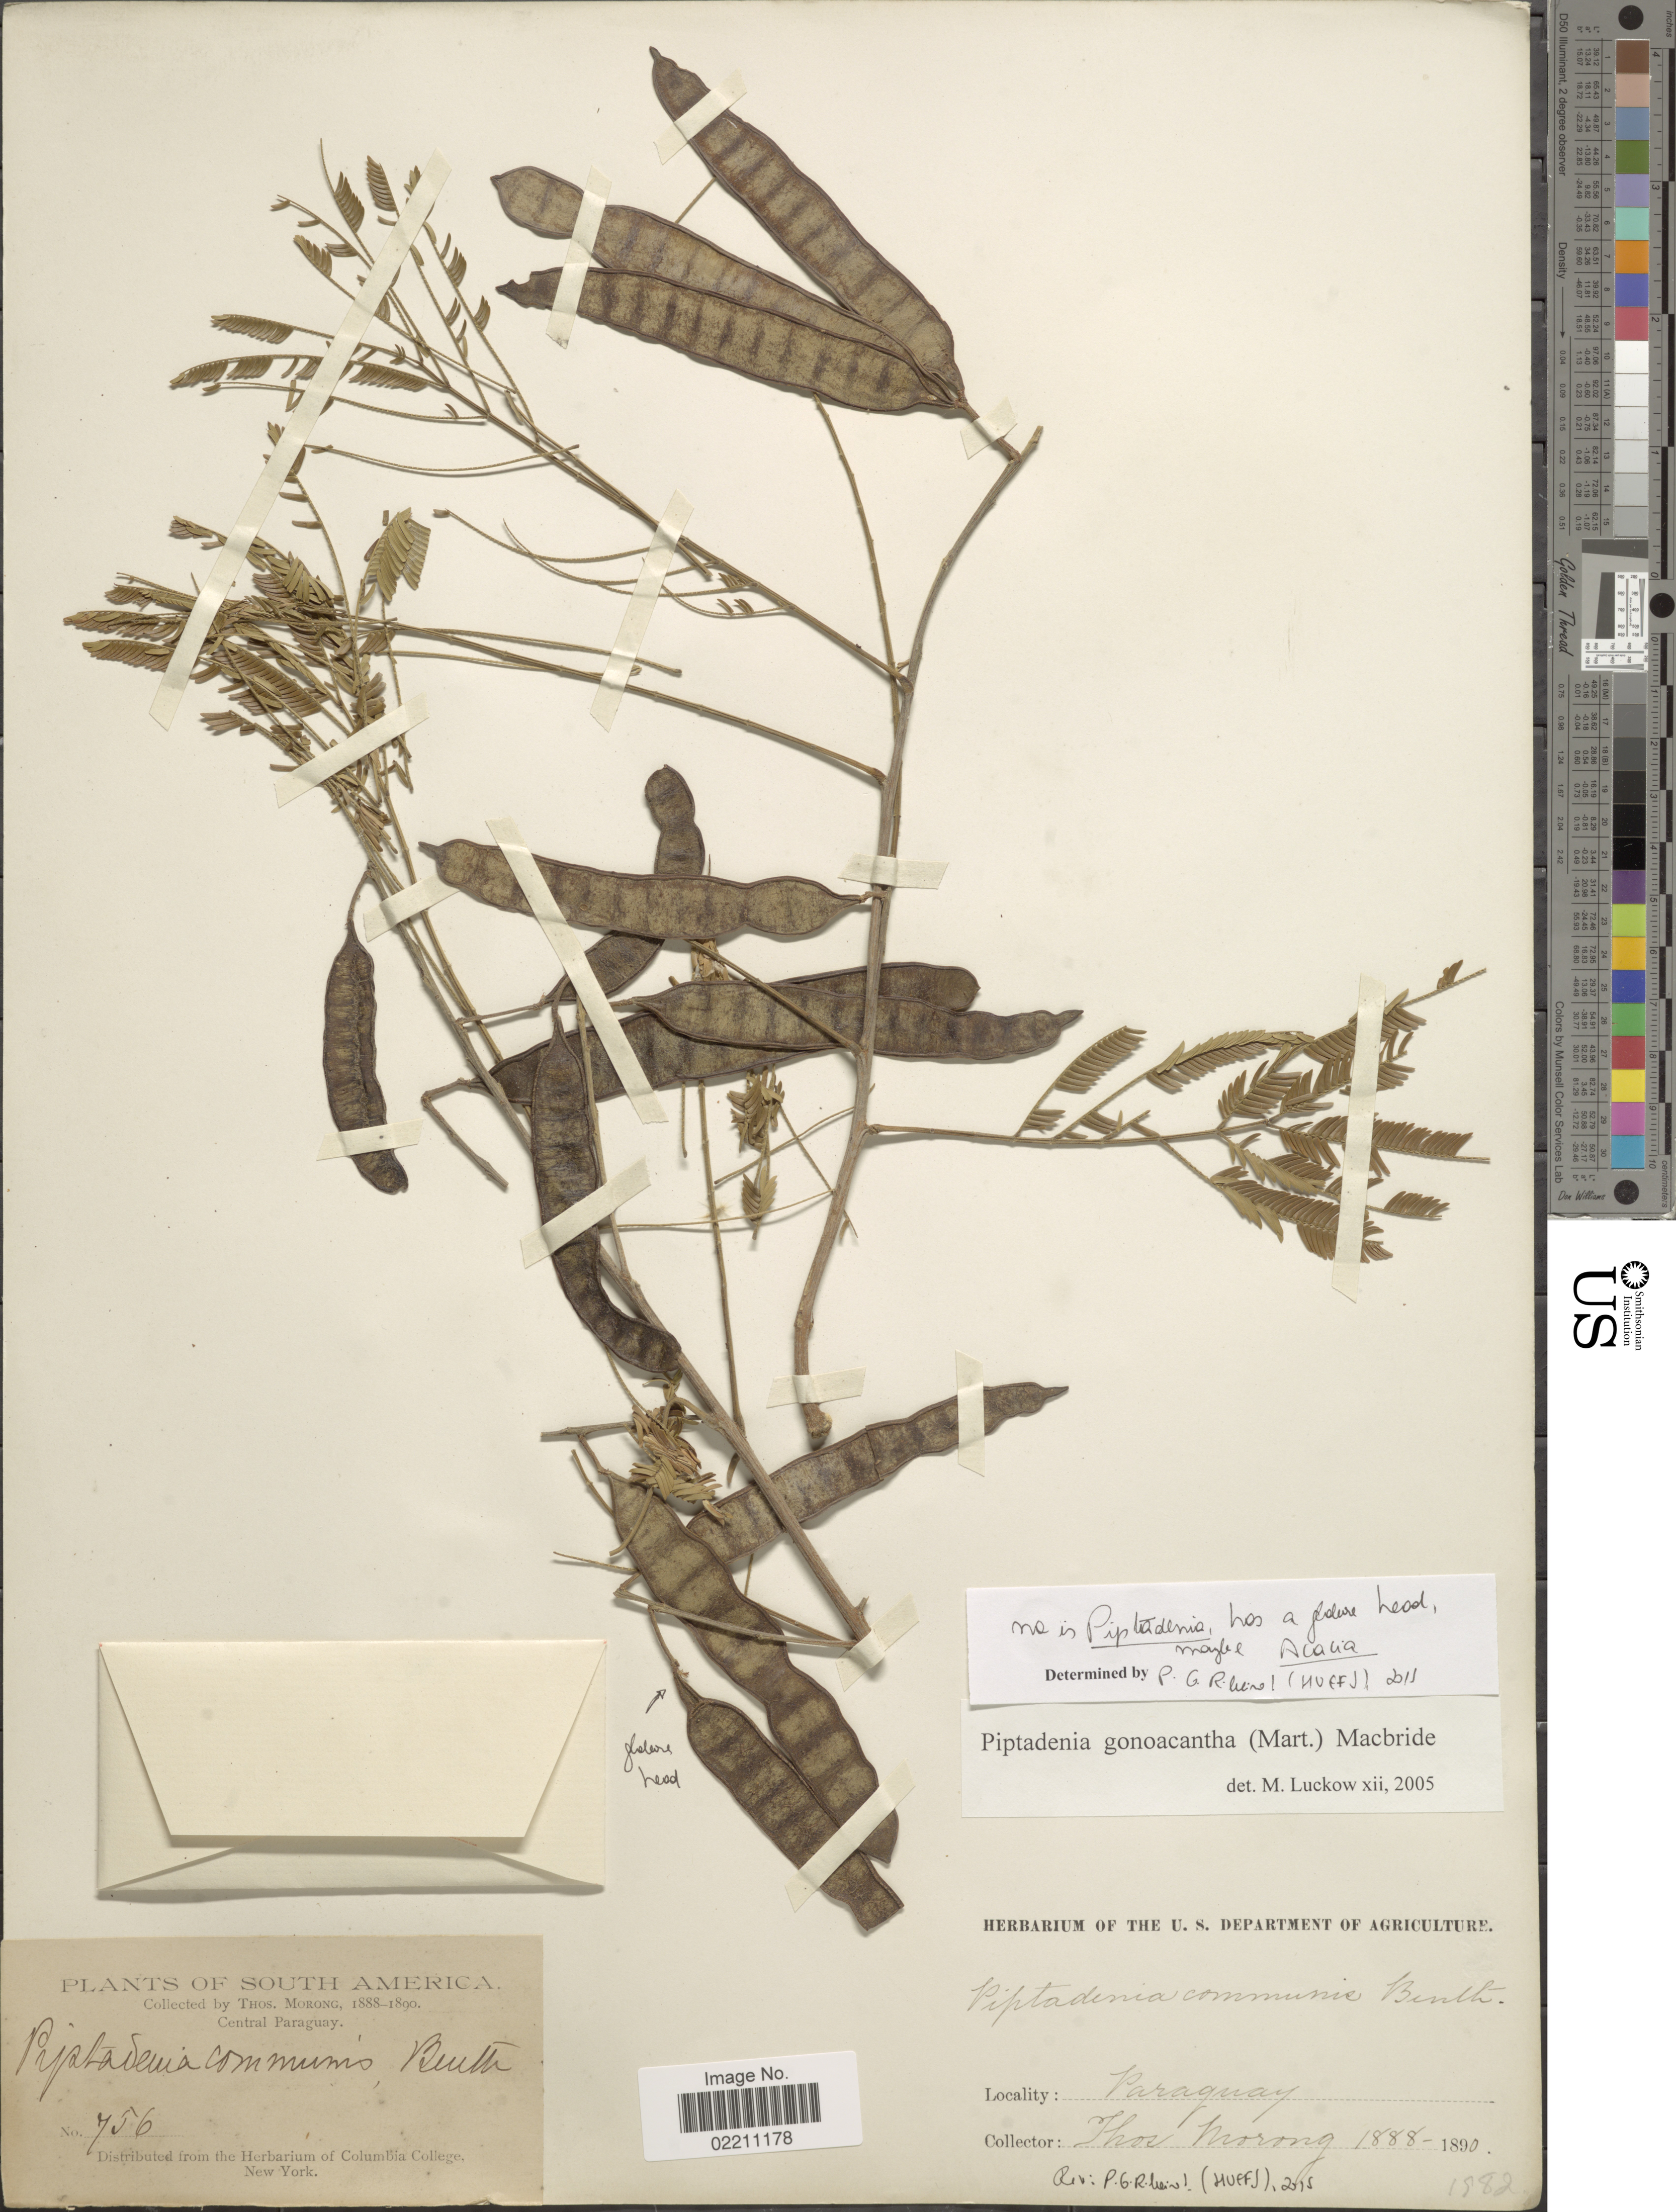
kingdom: Plantae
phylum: Tracheophyta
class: Magnoliopsida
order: Fabales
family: Fabaceae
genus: Pityrocarpa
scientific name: Pityrocarpa sp.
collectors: ex herb. T. Morong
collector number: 756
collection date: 1888/1890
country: Paraguay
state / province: Central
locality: South America. Paraguay.